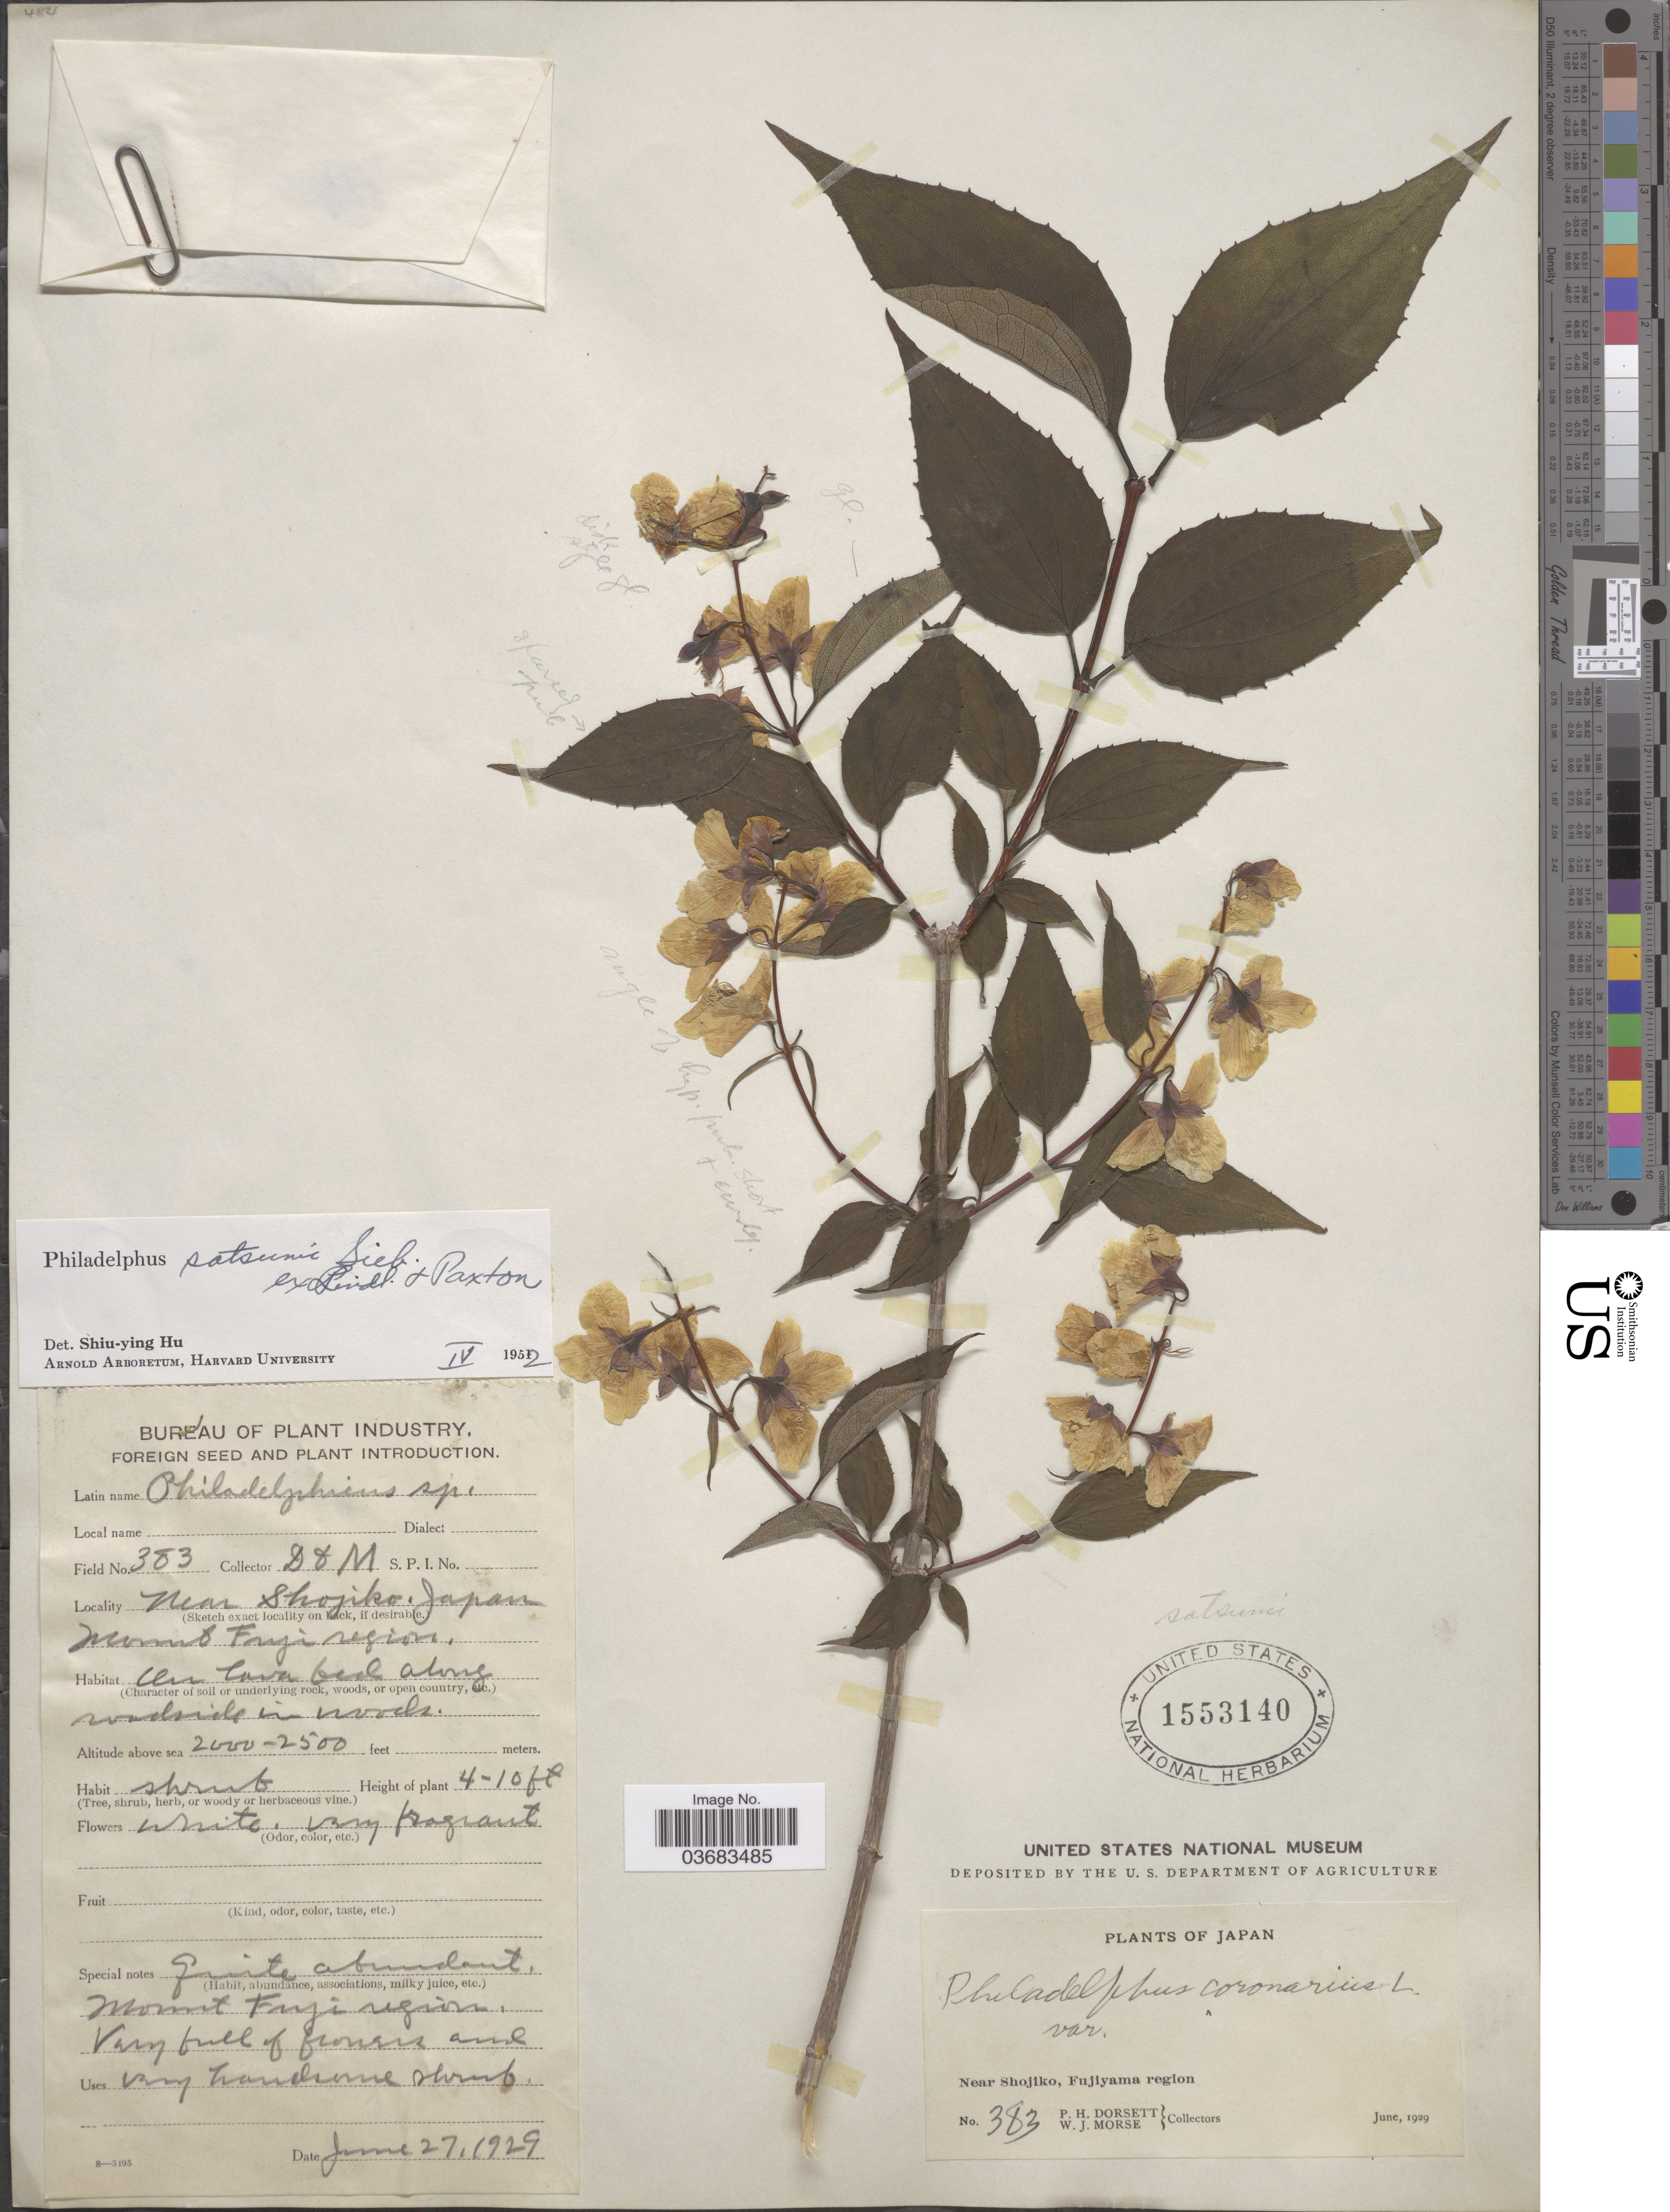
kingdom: Plantae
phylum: Tracheophyta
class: Magnoliopsida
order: Cornales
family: Hydrangeaceae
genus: Philadelphus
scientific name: Philadelphus satsumanus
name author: Miq.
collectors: P. H. Dorsett & W. J. Morse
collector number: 383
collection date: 1929-06-27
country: Japan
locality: Near Shojiko, Mount Fuji region. Fujiyama region.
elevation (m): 610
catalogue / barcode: US 1553140